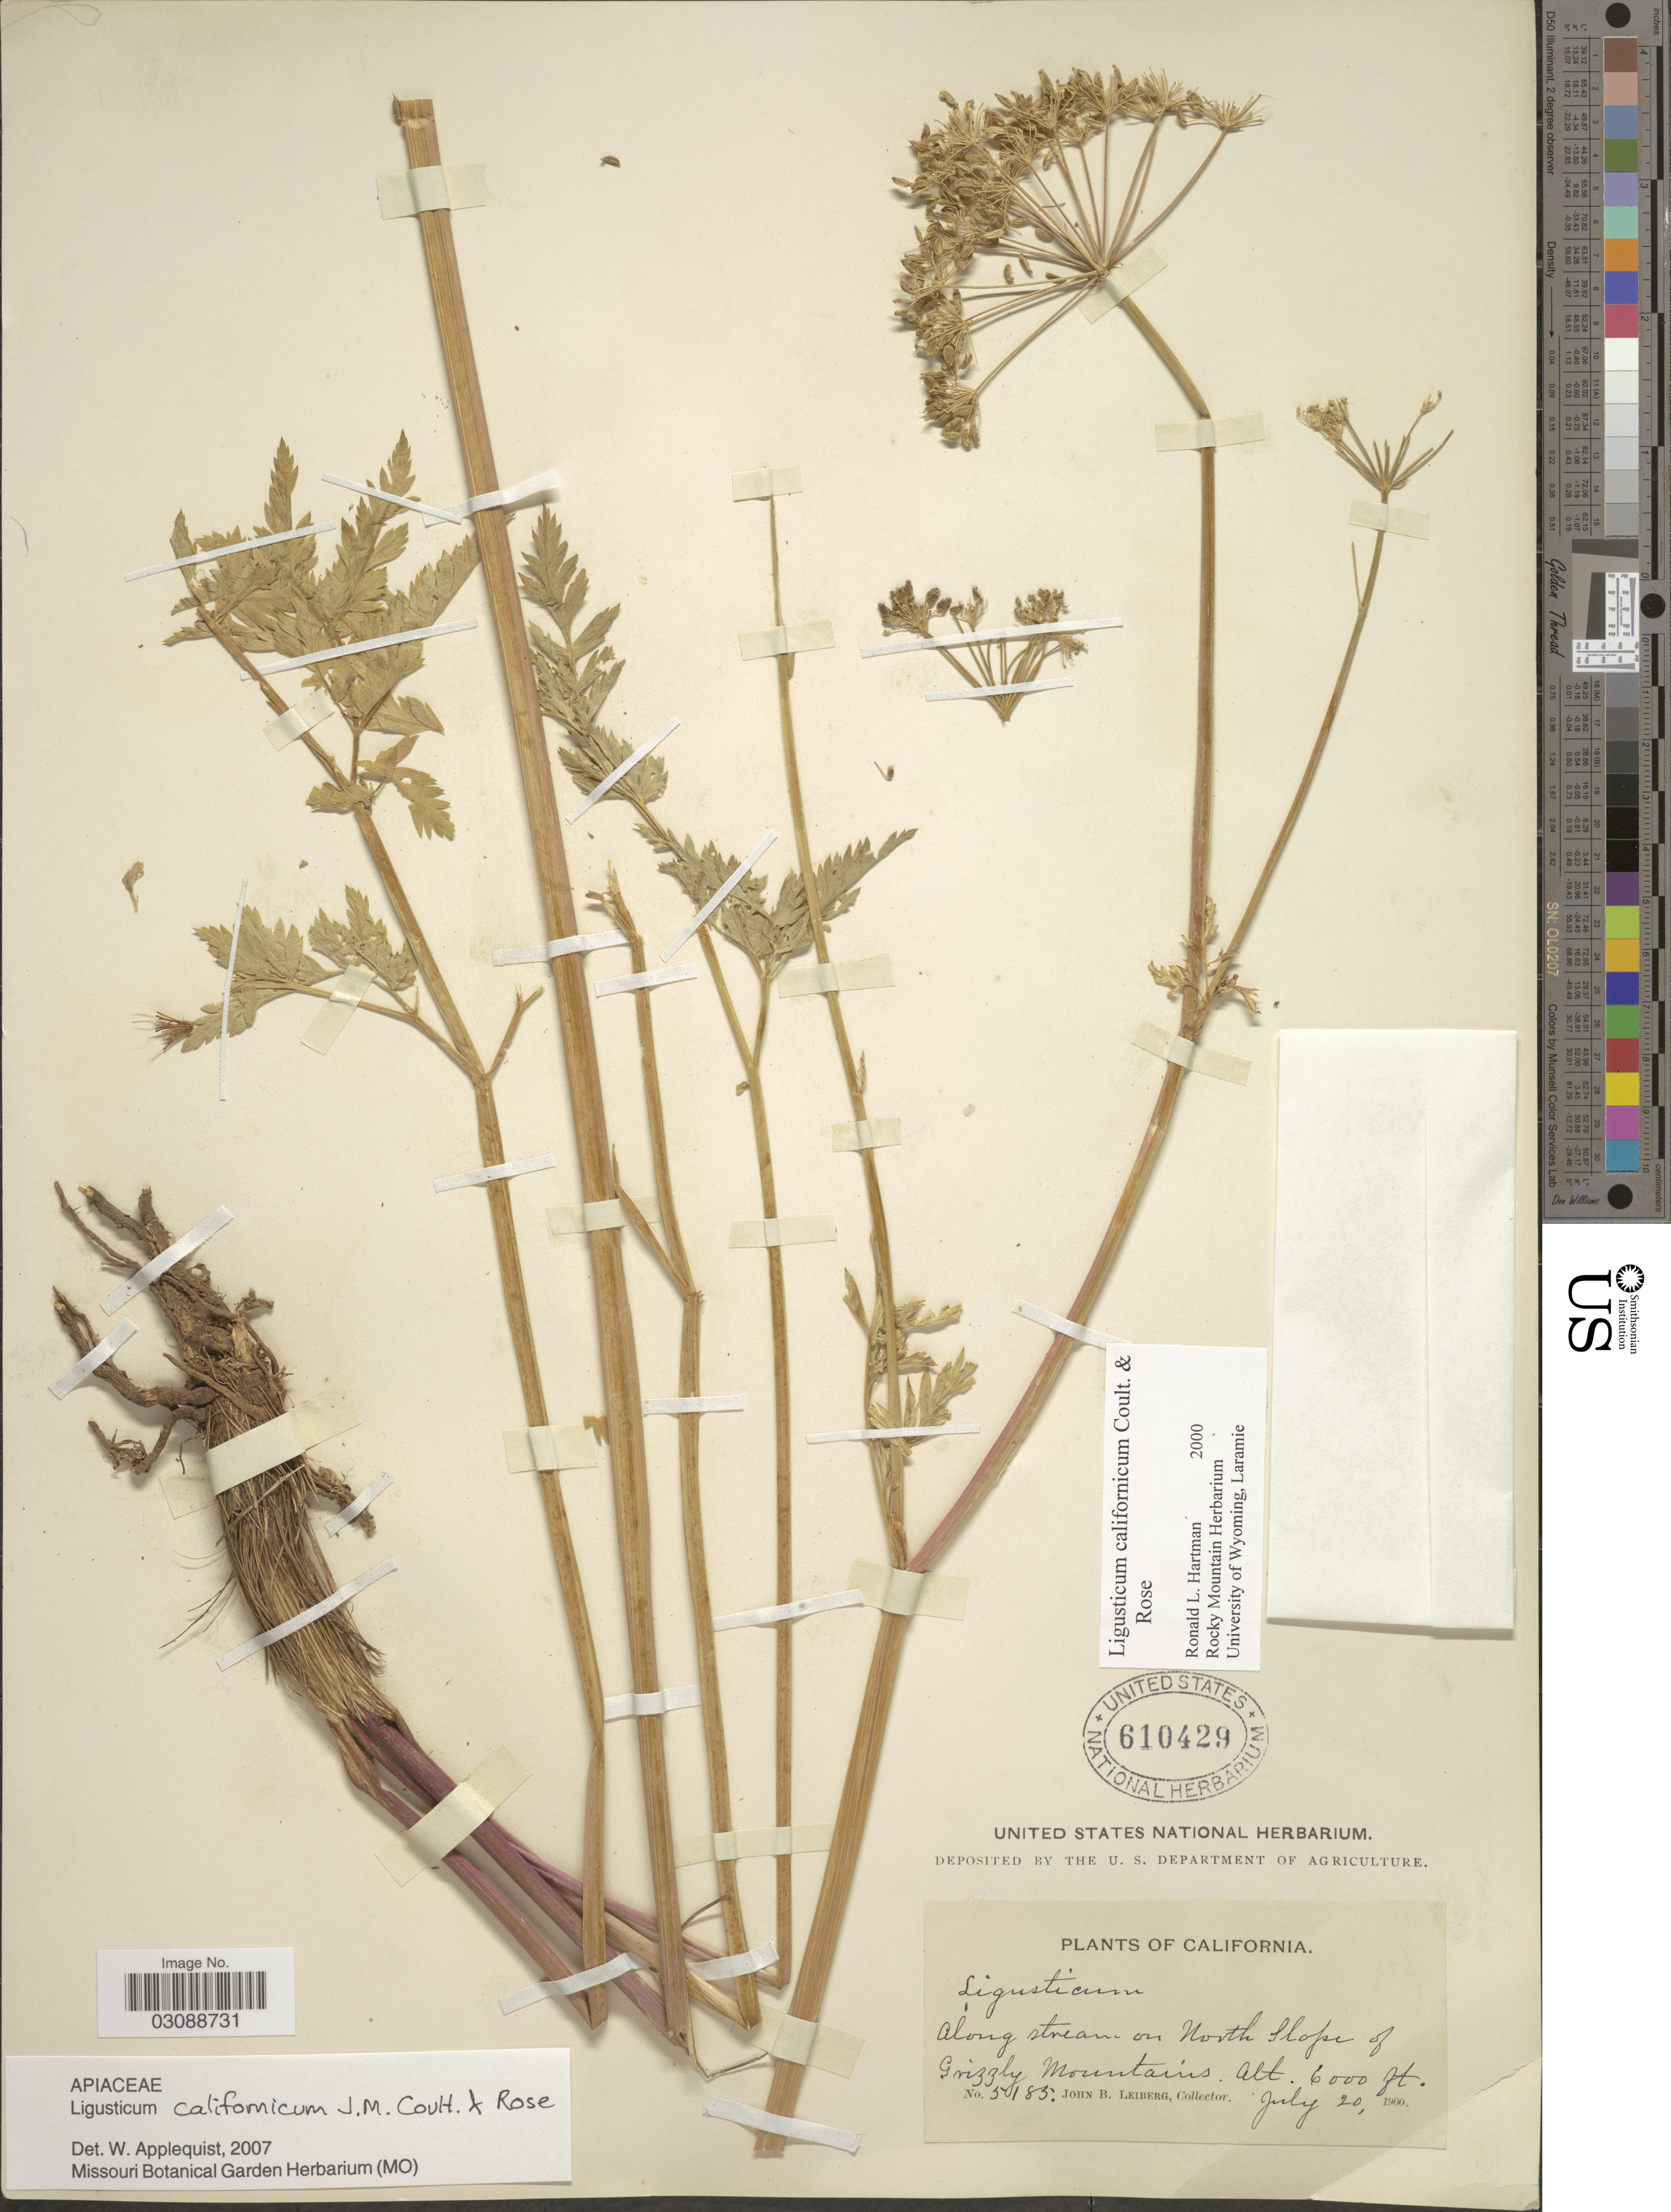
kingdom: Plantae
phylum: Tracheophyta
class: Magnoliopsida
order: Apiales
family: Apiaceae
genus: Ligusticum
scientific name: Ligusticum californicum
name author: J.M. Coult. & Rose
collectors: J. B. Leiberg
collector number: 5185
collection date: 1900-07-20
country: United States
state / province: California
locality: Along stream on North Slope of Grizzly Mountains.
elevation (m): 1829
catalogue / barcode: US 610429